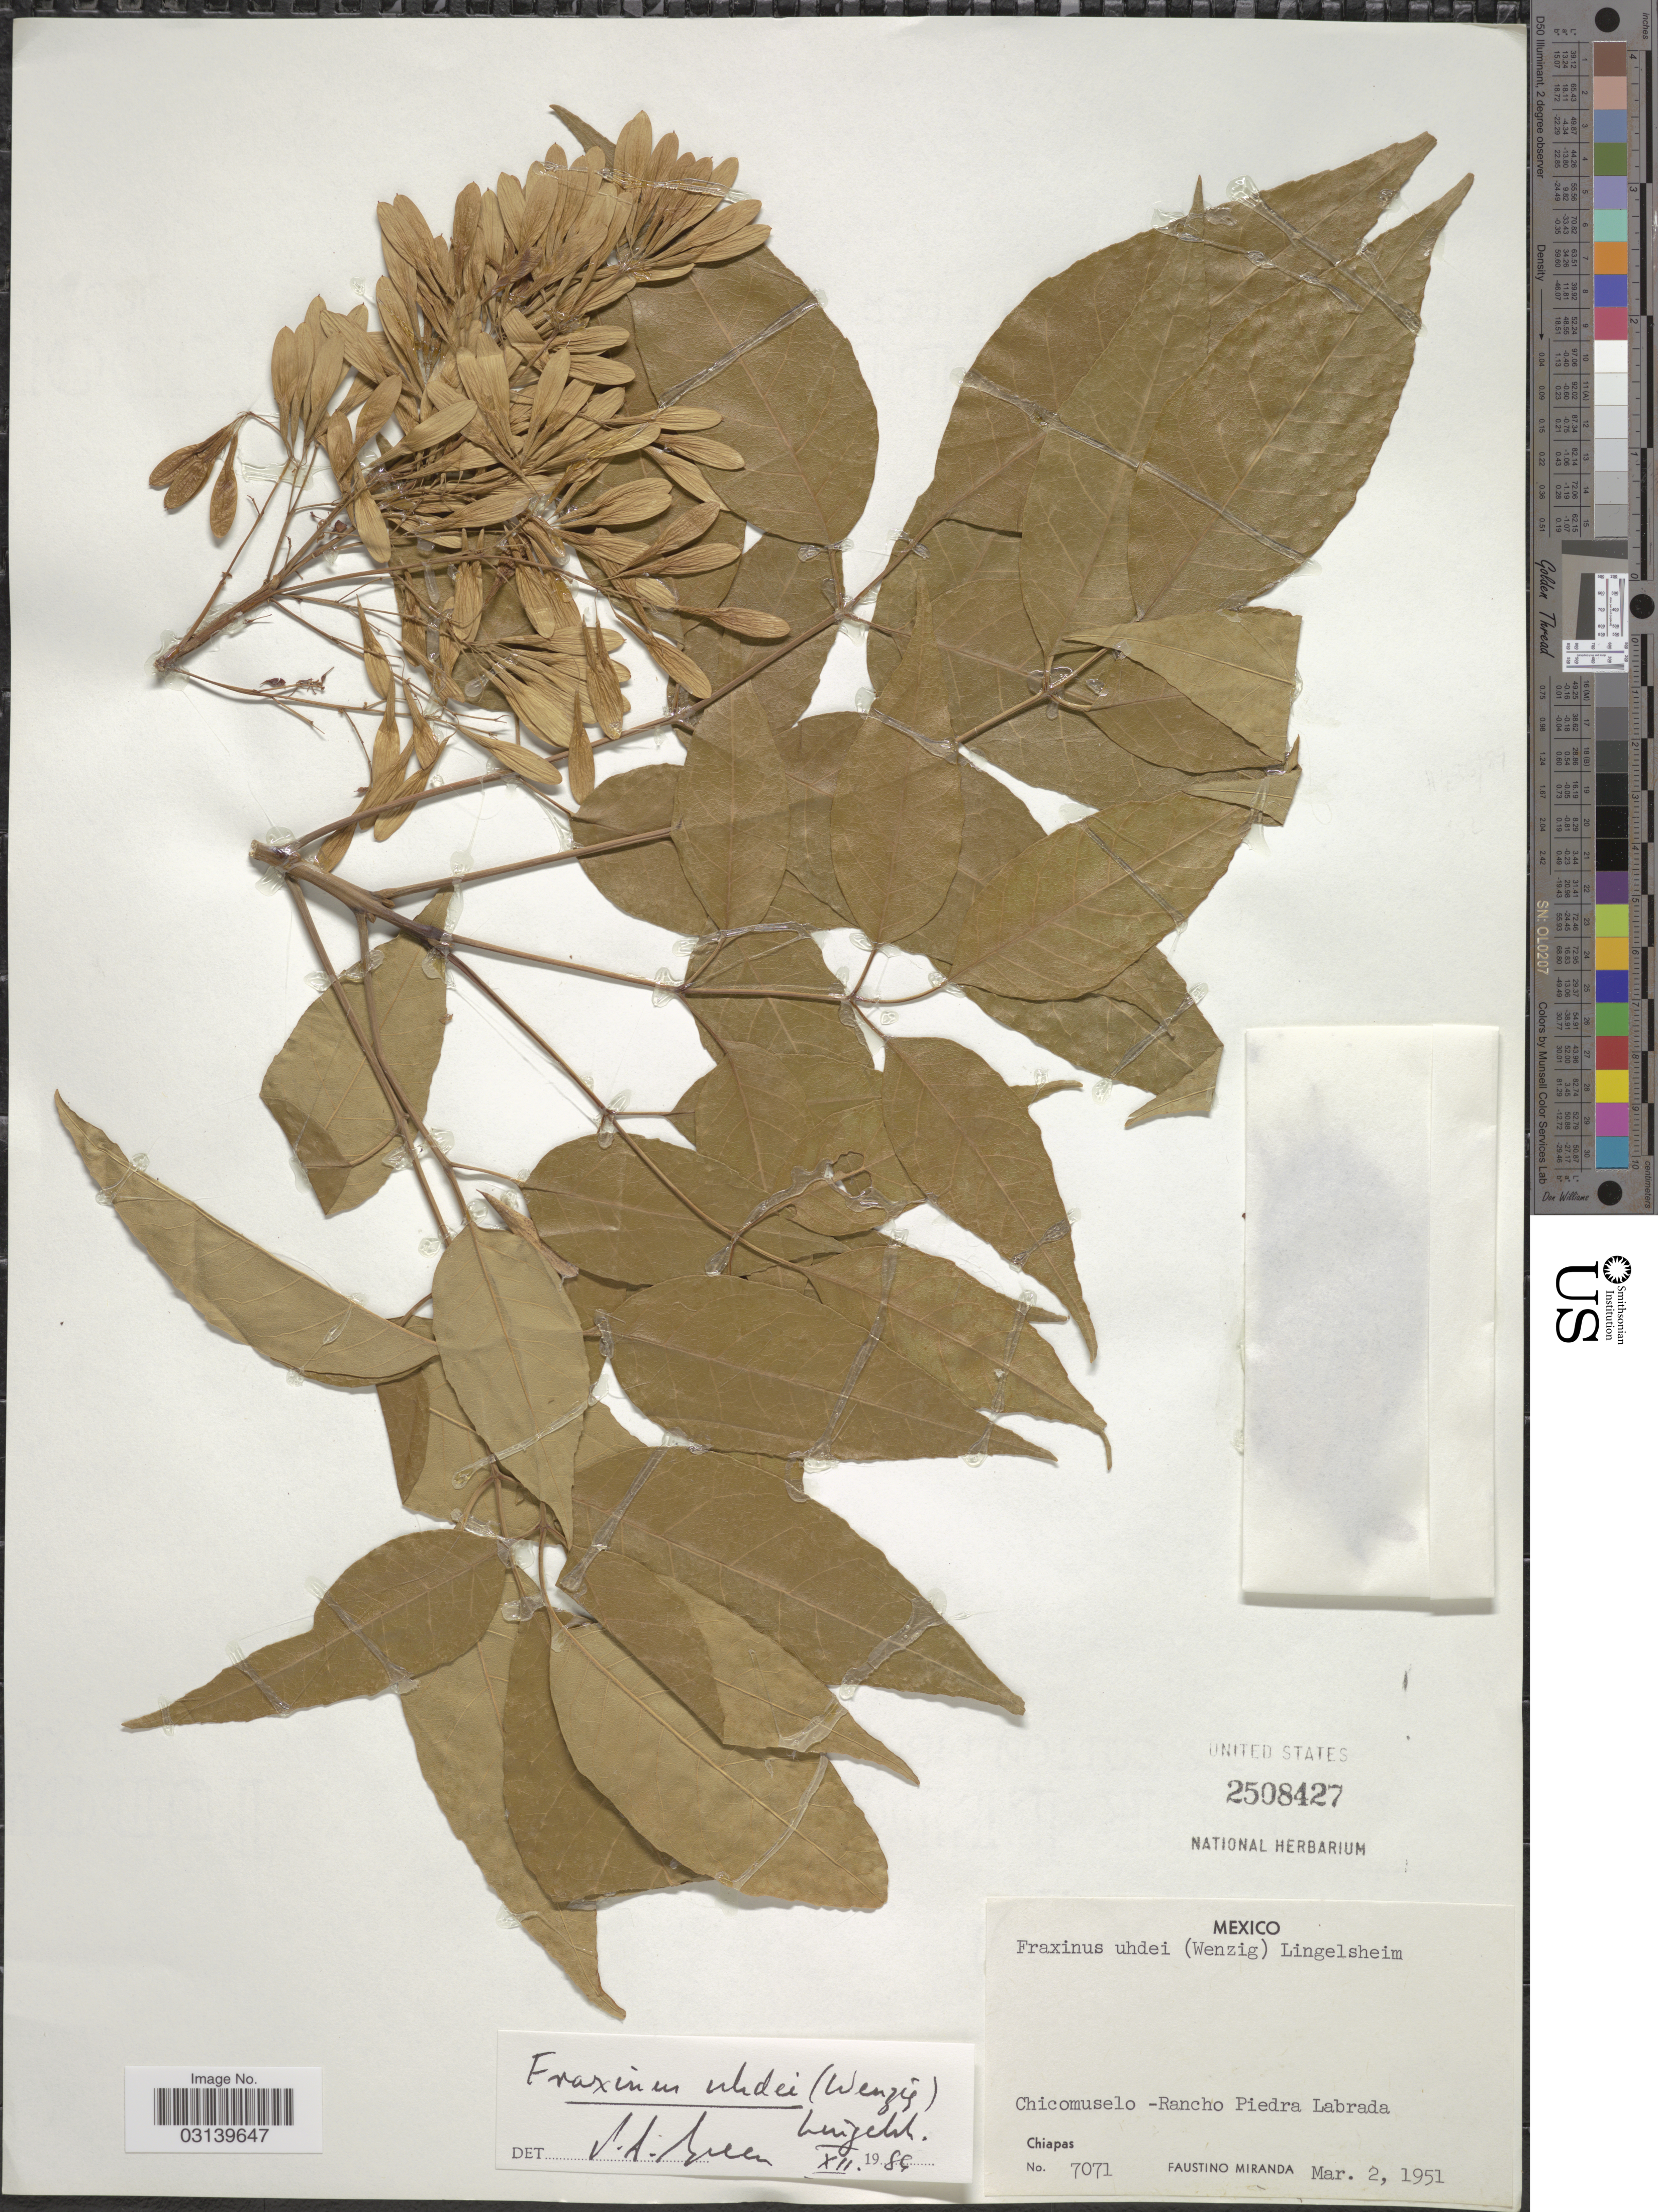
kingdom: Plantae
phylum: Tracheophyta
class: Magnoliopsida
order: Lamiales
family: Oleaceae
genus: Fraxinus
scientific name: Fraxinus uhdei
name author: (Wenz.) Lingelsh.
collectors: F. Miranda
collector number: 7071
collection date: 1951-03-02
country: Mexico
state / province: Chiapas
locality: Chicolmuselo-Rancho Piedra Labrada.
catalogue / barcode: US 2508427